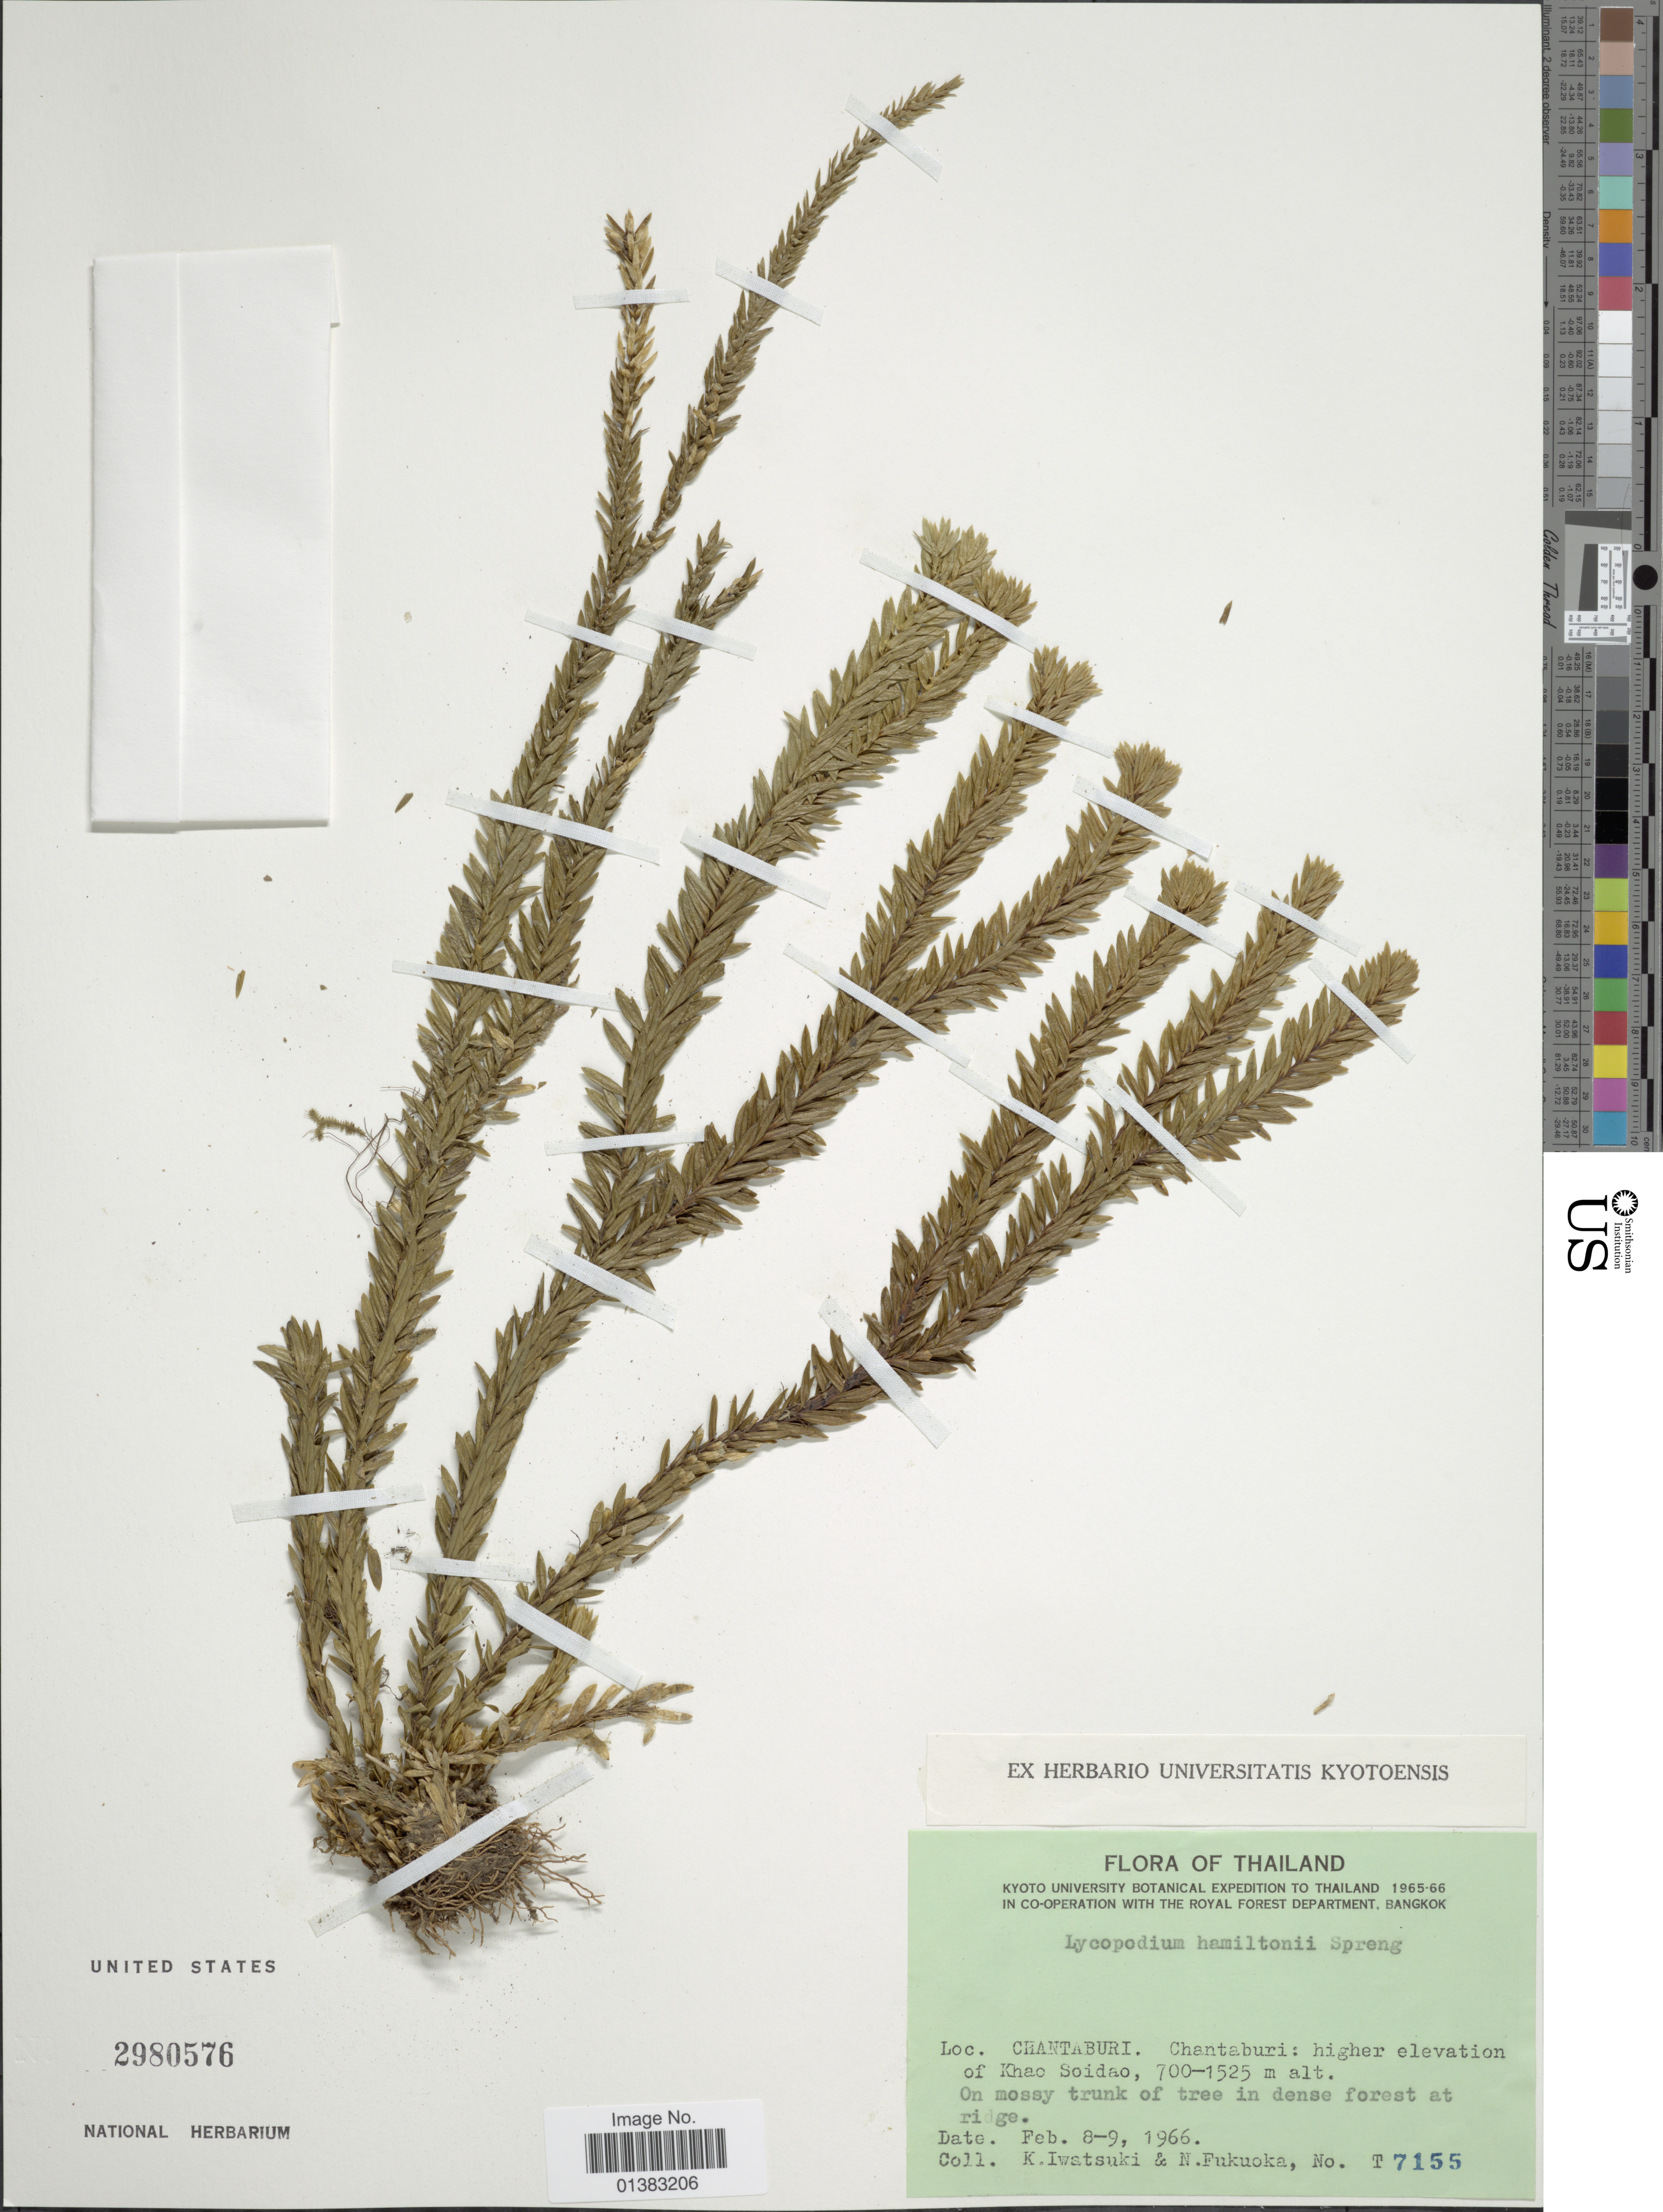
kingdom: Plantae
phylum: Tracheophyta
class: Lycopodiopsida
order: Lycopodiales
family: Lycopodiaceae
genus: Phlegmariurus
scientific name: Phlegmariurus fordii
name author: (Baker) Ching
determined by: Field, A. R.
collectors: K. Iwatsuki & N. Fukuoka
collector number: T7155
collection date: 1966-02-08/1966-02-09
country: Thailand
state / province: Chanthaburi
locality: Higher elevation of Khao Soidao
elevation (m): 700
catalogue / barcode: US 2980576